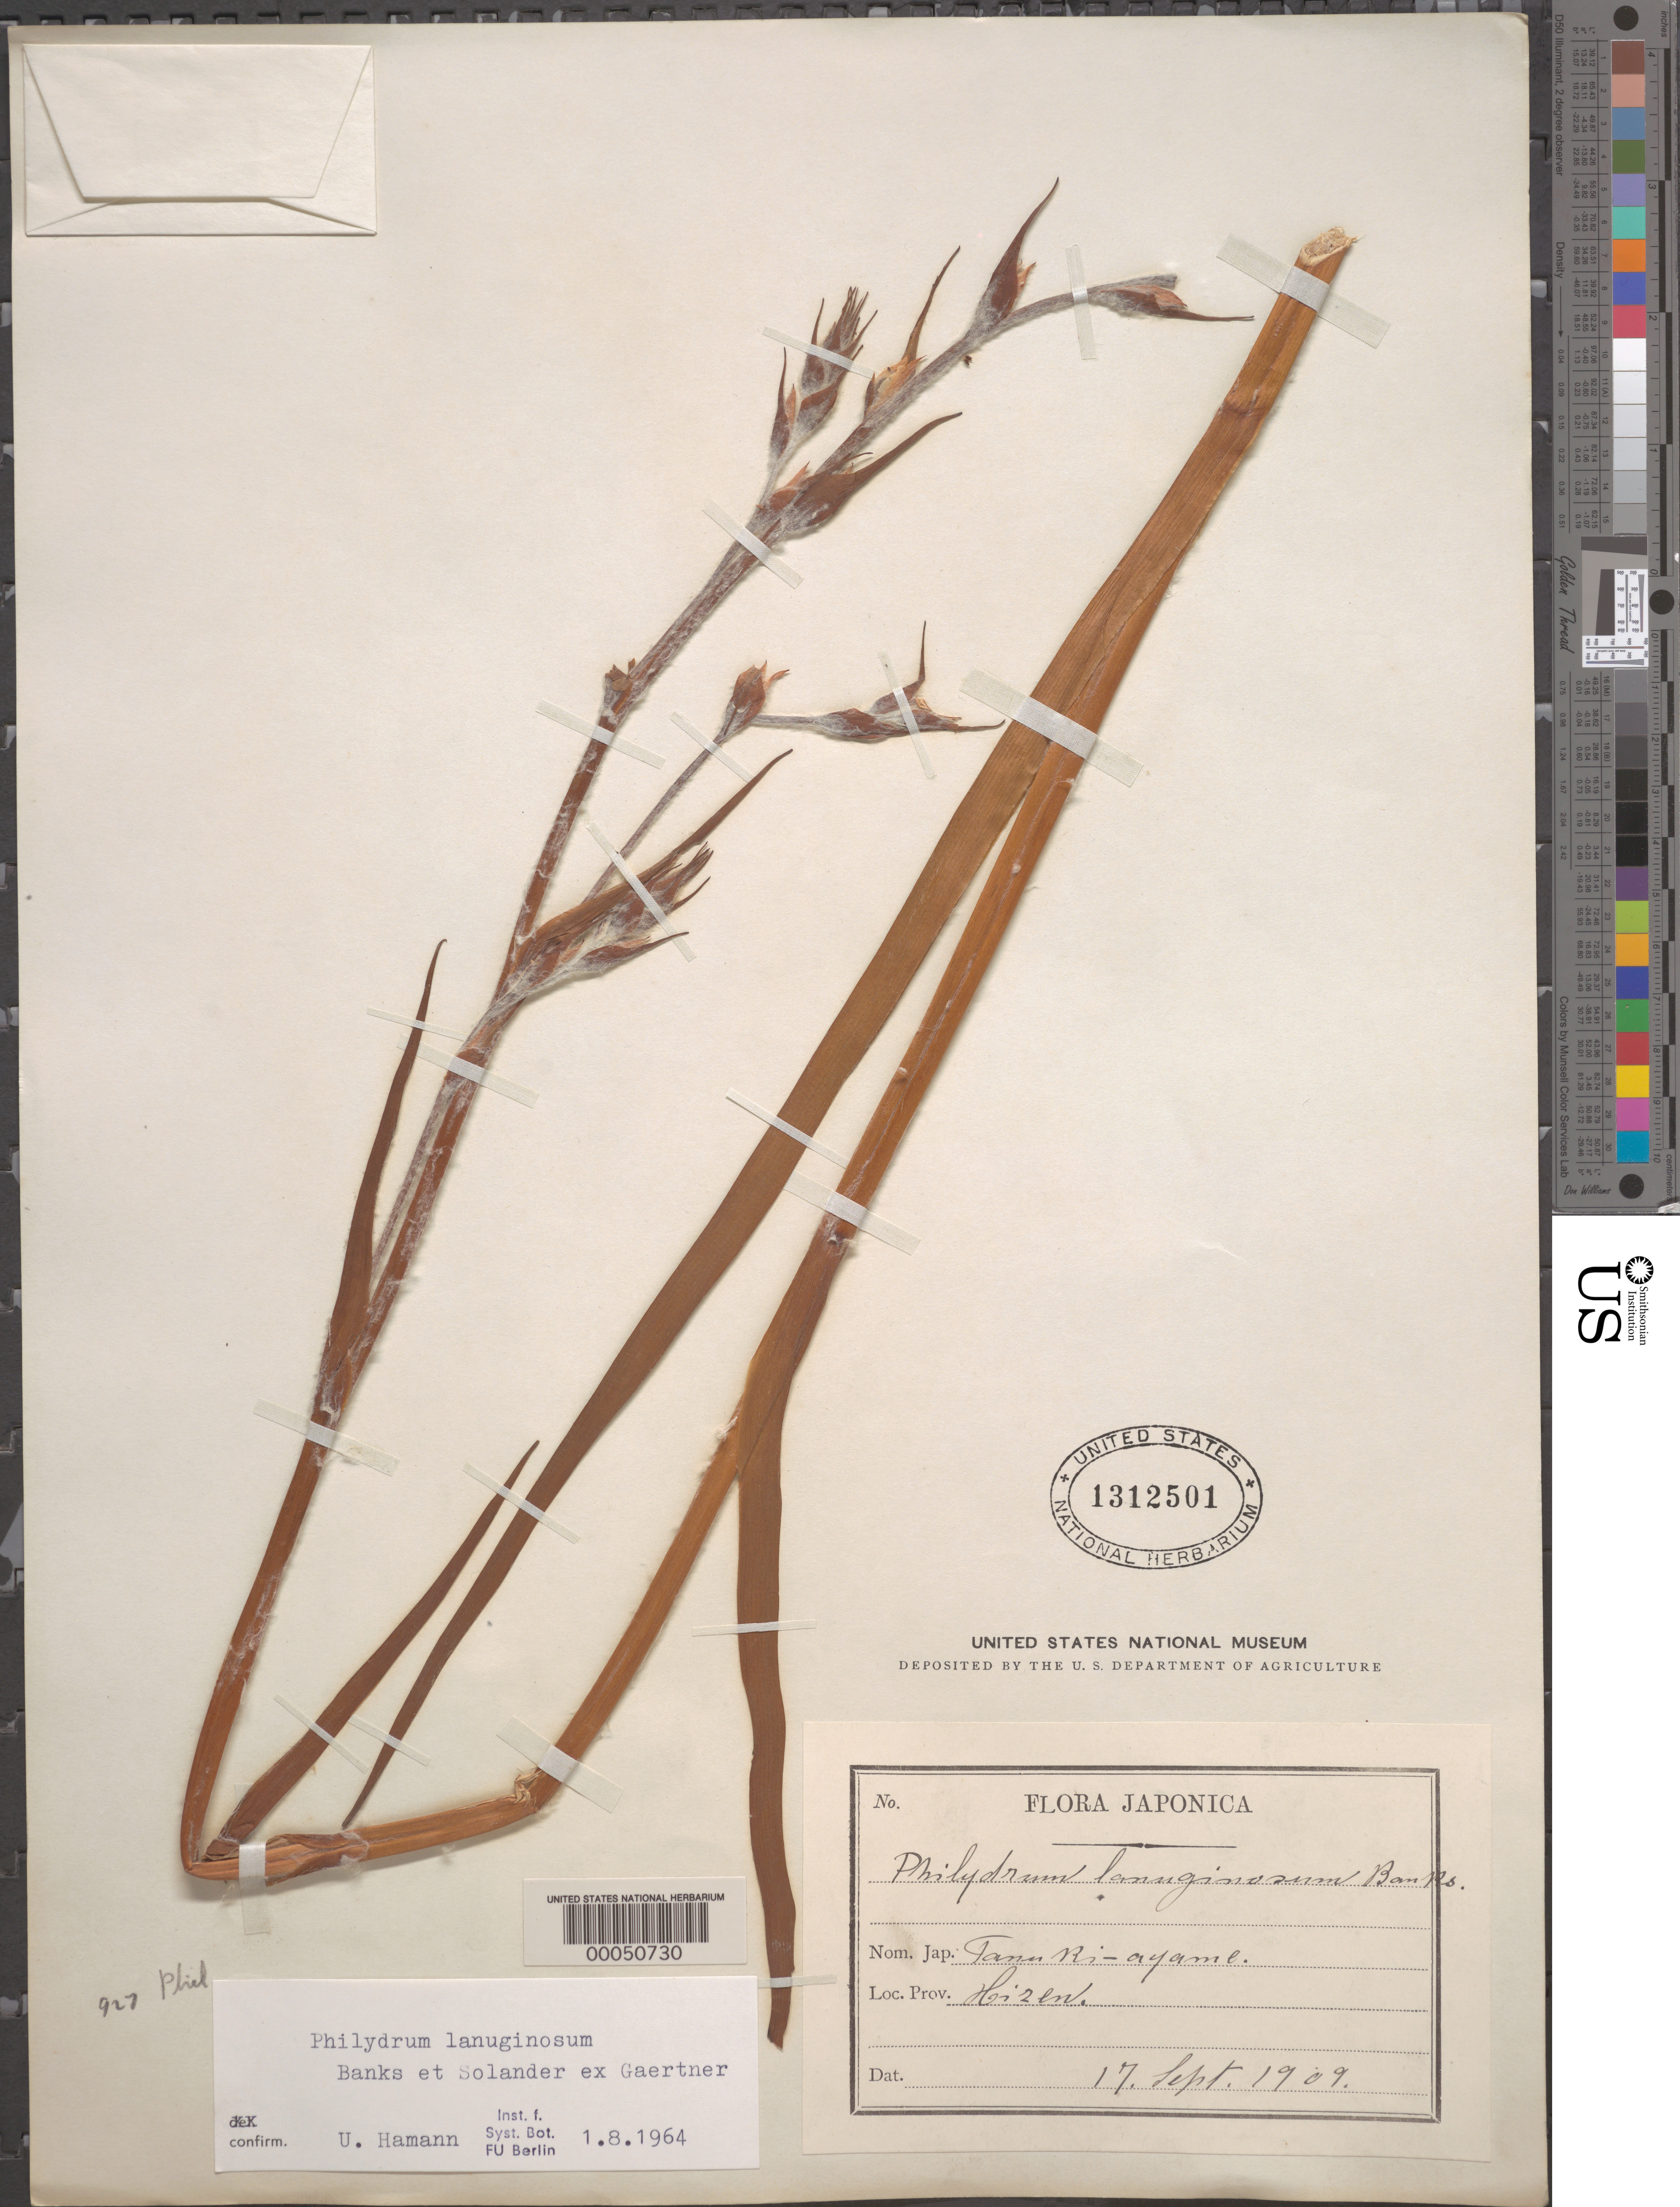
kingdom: Plantae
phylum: Tracheophyta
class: Liliopsida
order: Commelinales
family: Philydraceae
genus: Philydrum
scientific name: Philydrum lanuginosum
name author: Banks & Sol. ex Gaertn.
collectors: T. Ri-ayame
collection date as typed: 17 Sep 1909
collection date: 1909-09-17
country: Japan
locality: Hzien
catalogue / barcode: US 1312501